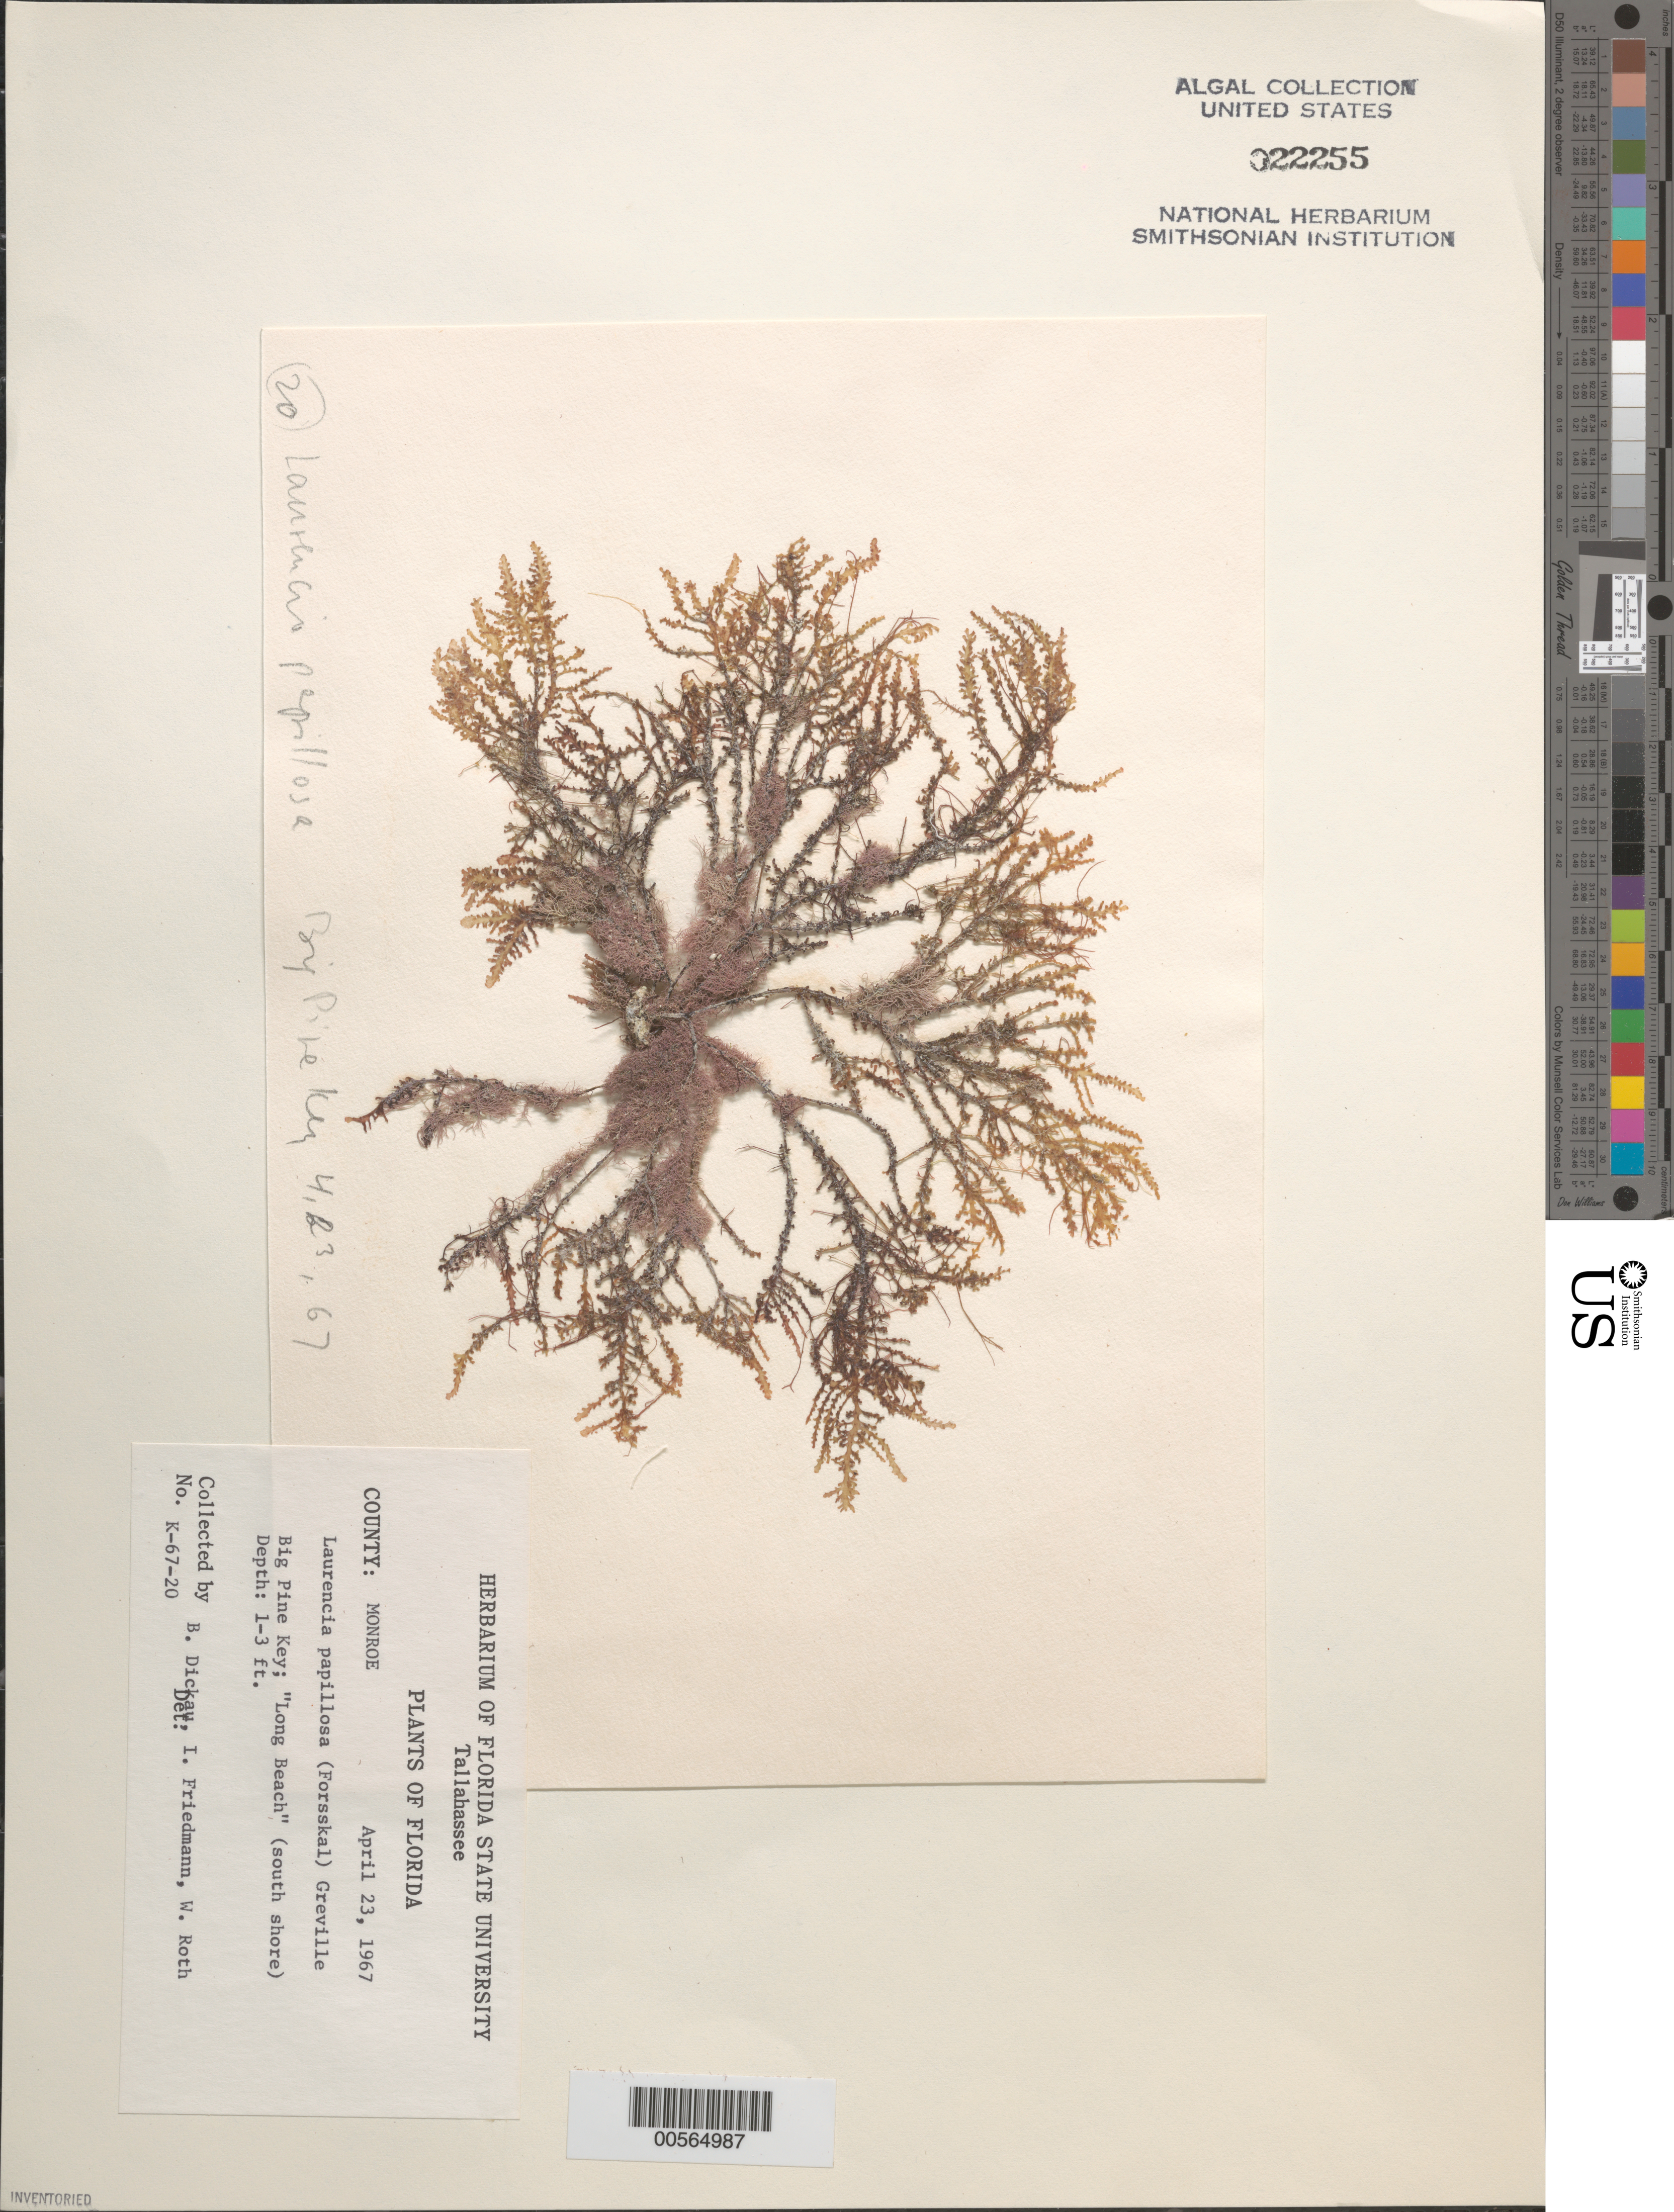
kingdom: Plantae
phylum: Rhodophyta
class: Florideophyceae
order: Ceramiales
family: Rhodomelaceae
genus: Palisada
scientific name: Palisada perforata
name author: (Bory) K.W. Nam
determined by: Algae name updating Project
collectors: B. Dickau, E. Friedmann & W. C. Roth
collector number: K-67-20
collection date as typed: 23 Apr 1967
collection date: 1967-04-23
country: United States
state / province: Florida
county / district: Monroe County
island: Big Pine Key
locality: Long Beach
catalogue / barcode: US 22255